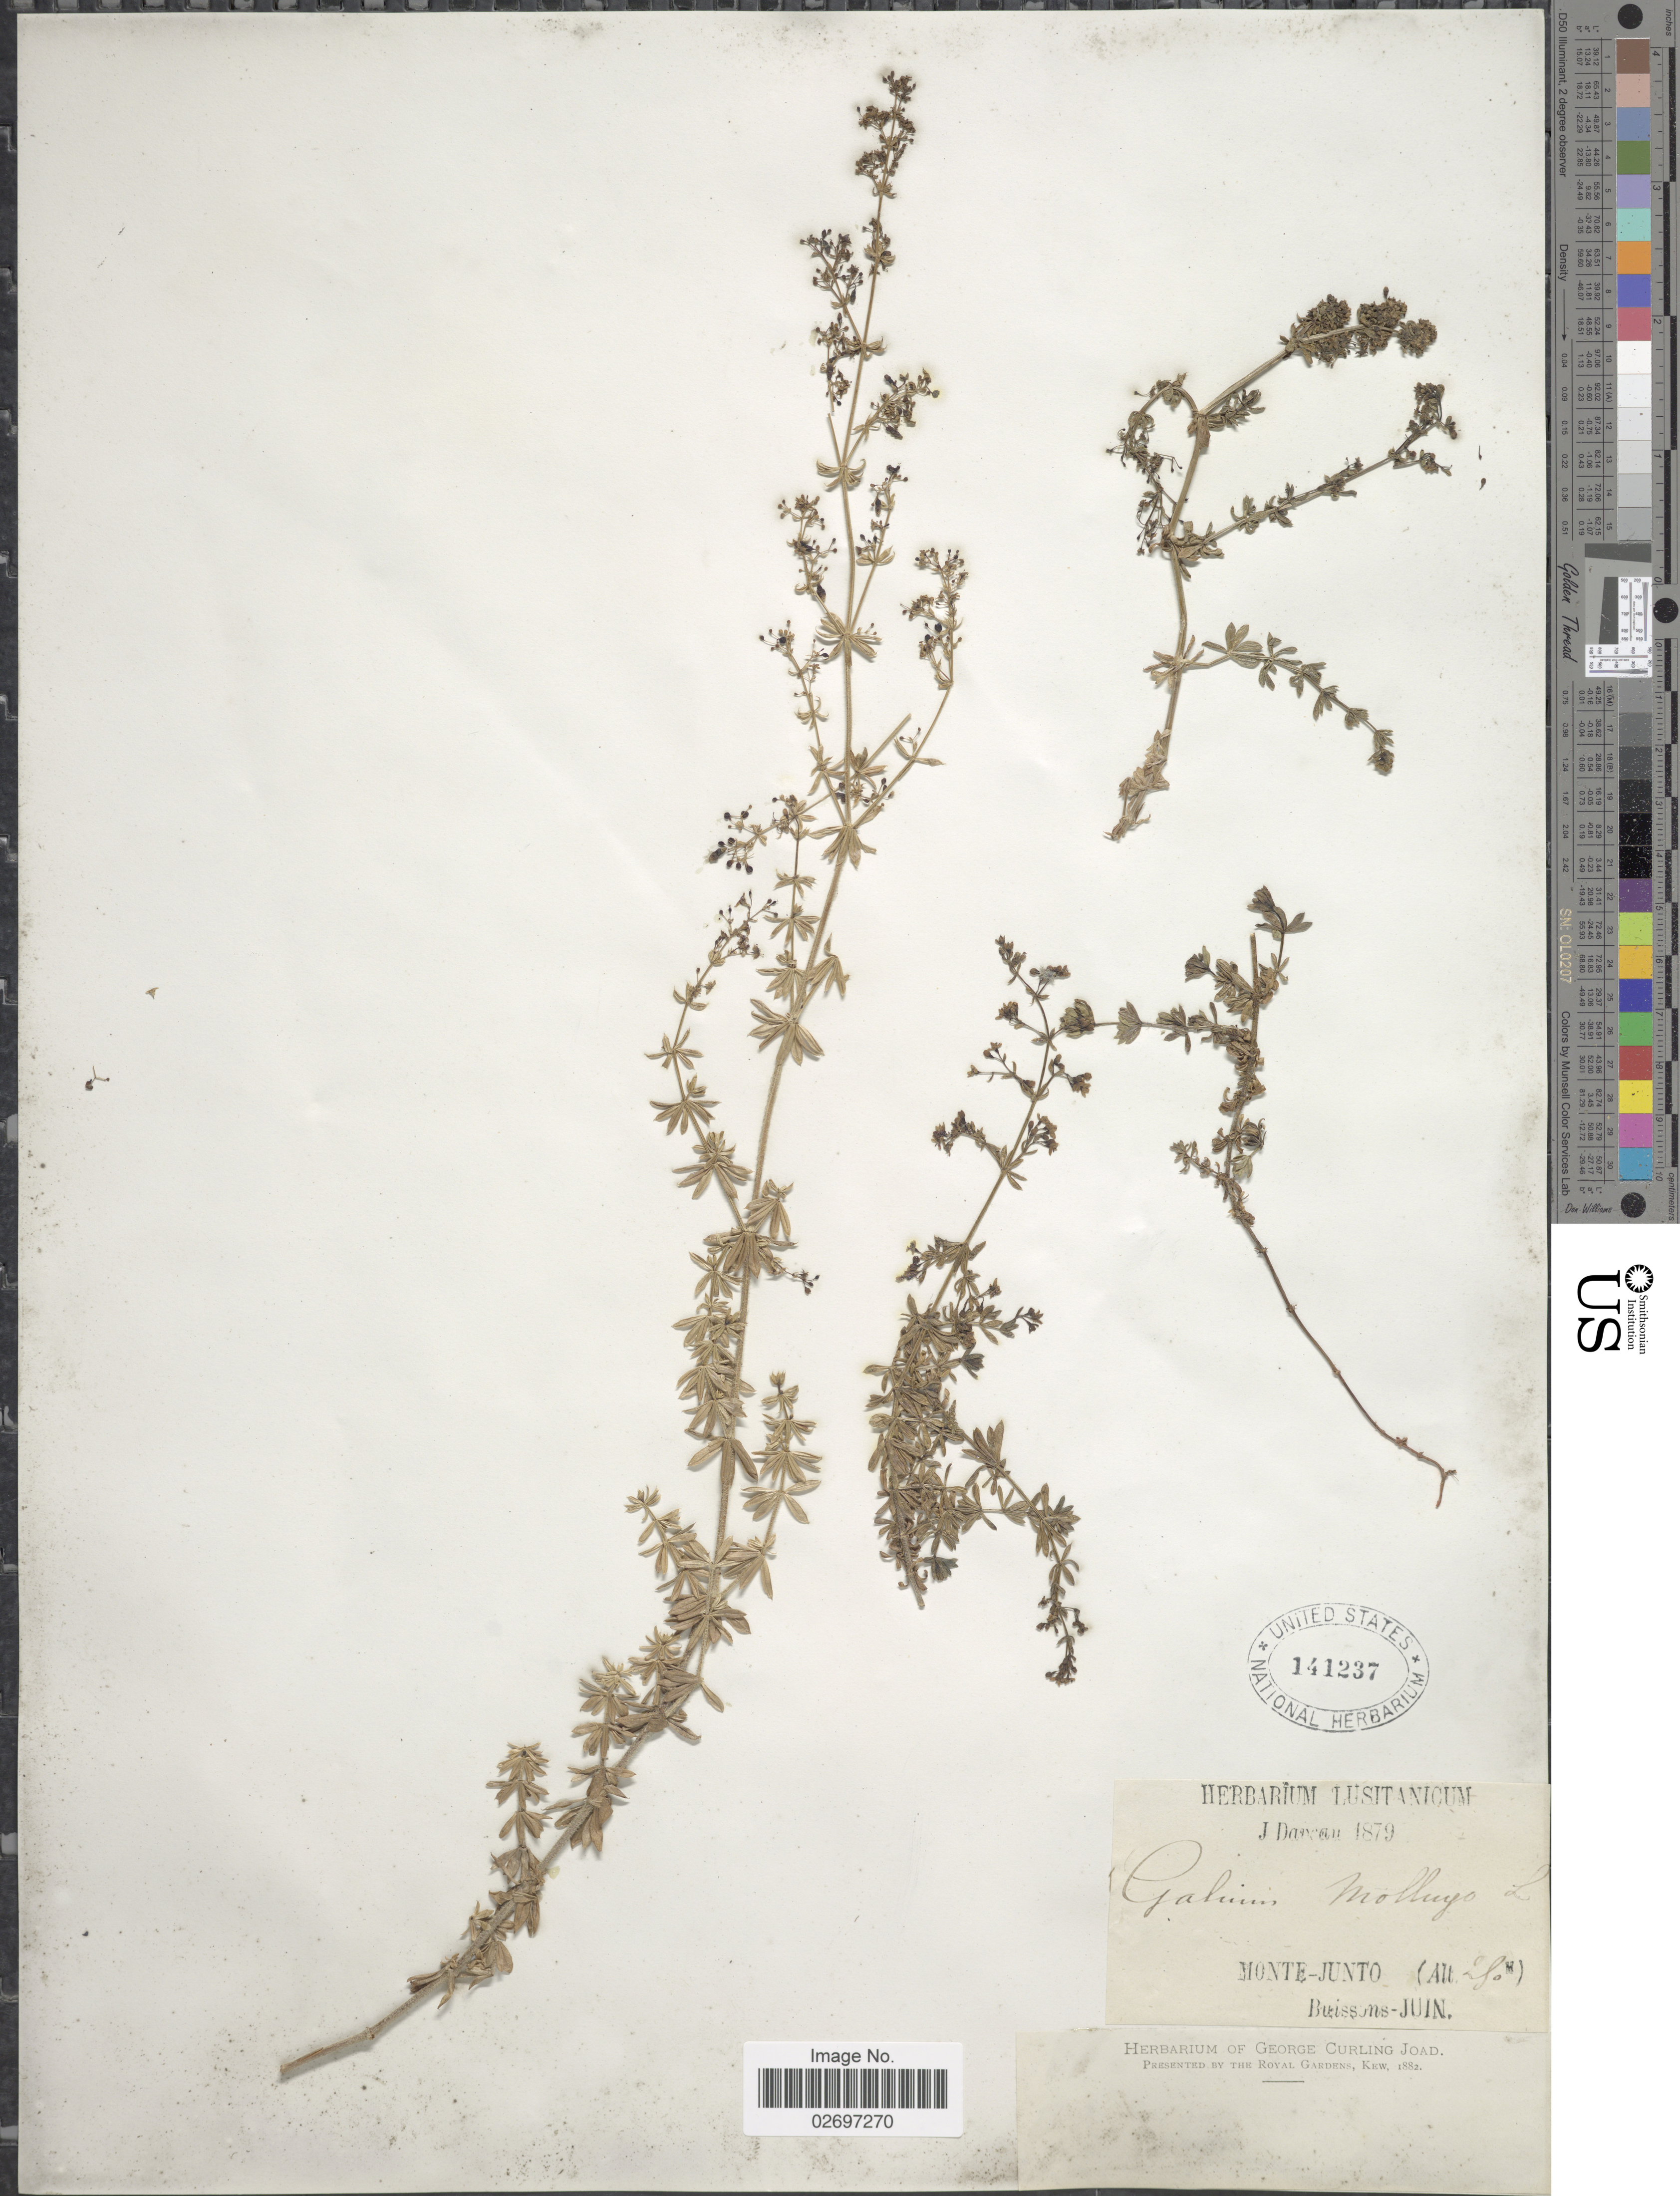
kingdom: Plantae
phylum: Tracheophyta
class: Magnoliopsida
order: Gentianales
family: Rubiaceae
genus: Galium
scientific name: Galium mollugo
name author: L.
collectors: J. Daveau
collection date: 1879-06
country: Portugal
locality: Monte-Junto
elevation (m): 280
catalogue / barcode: US 141237